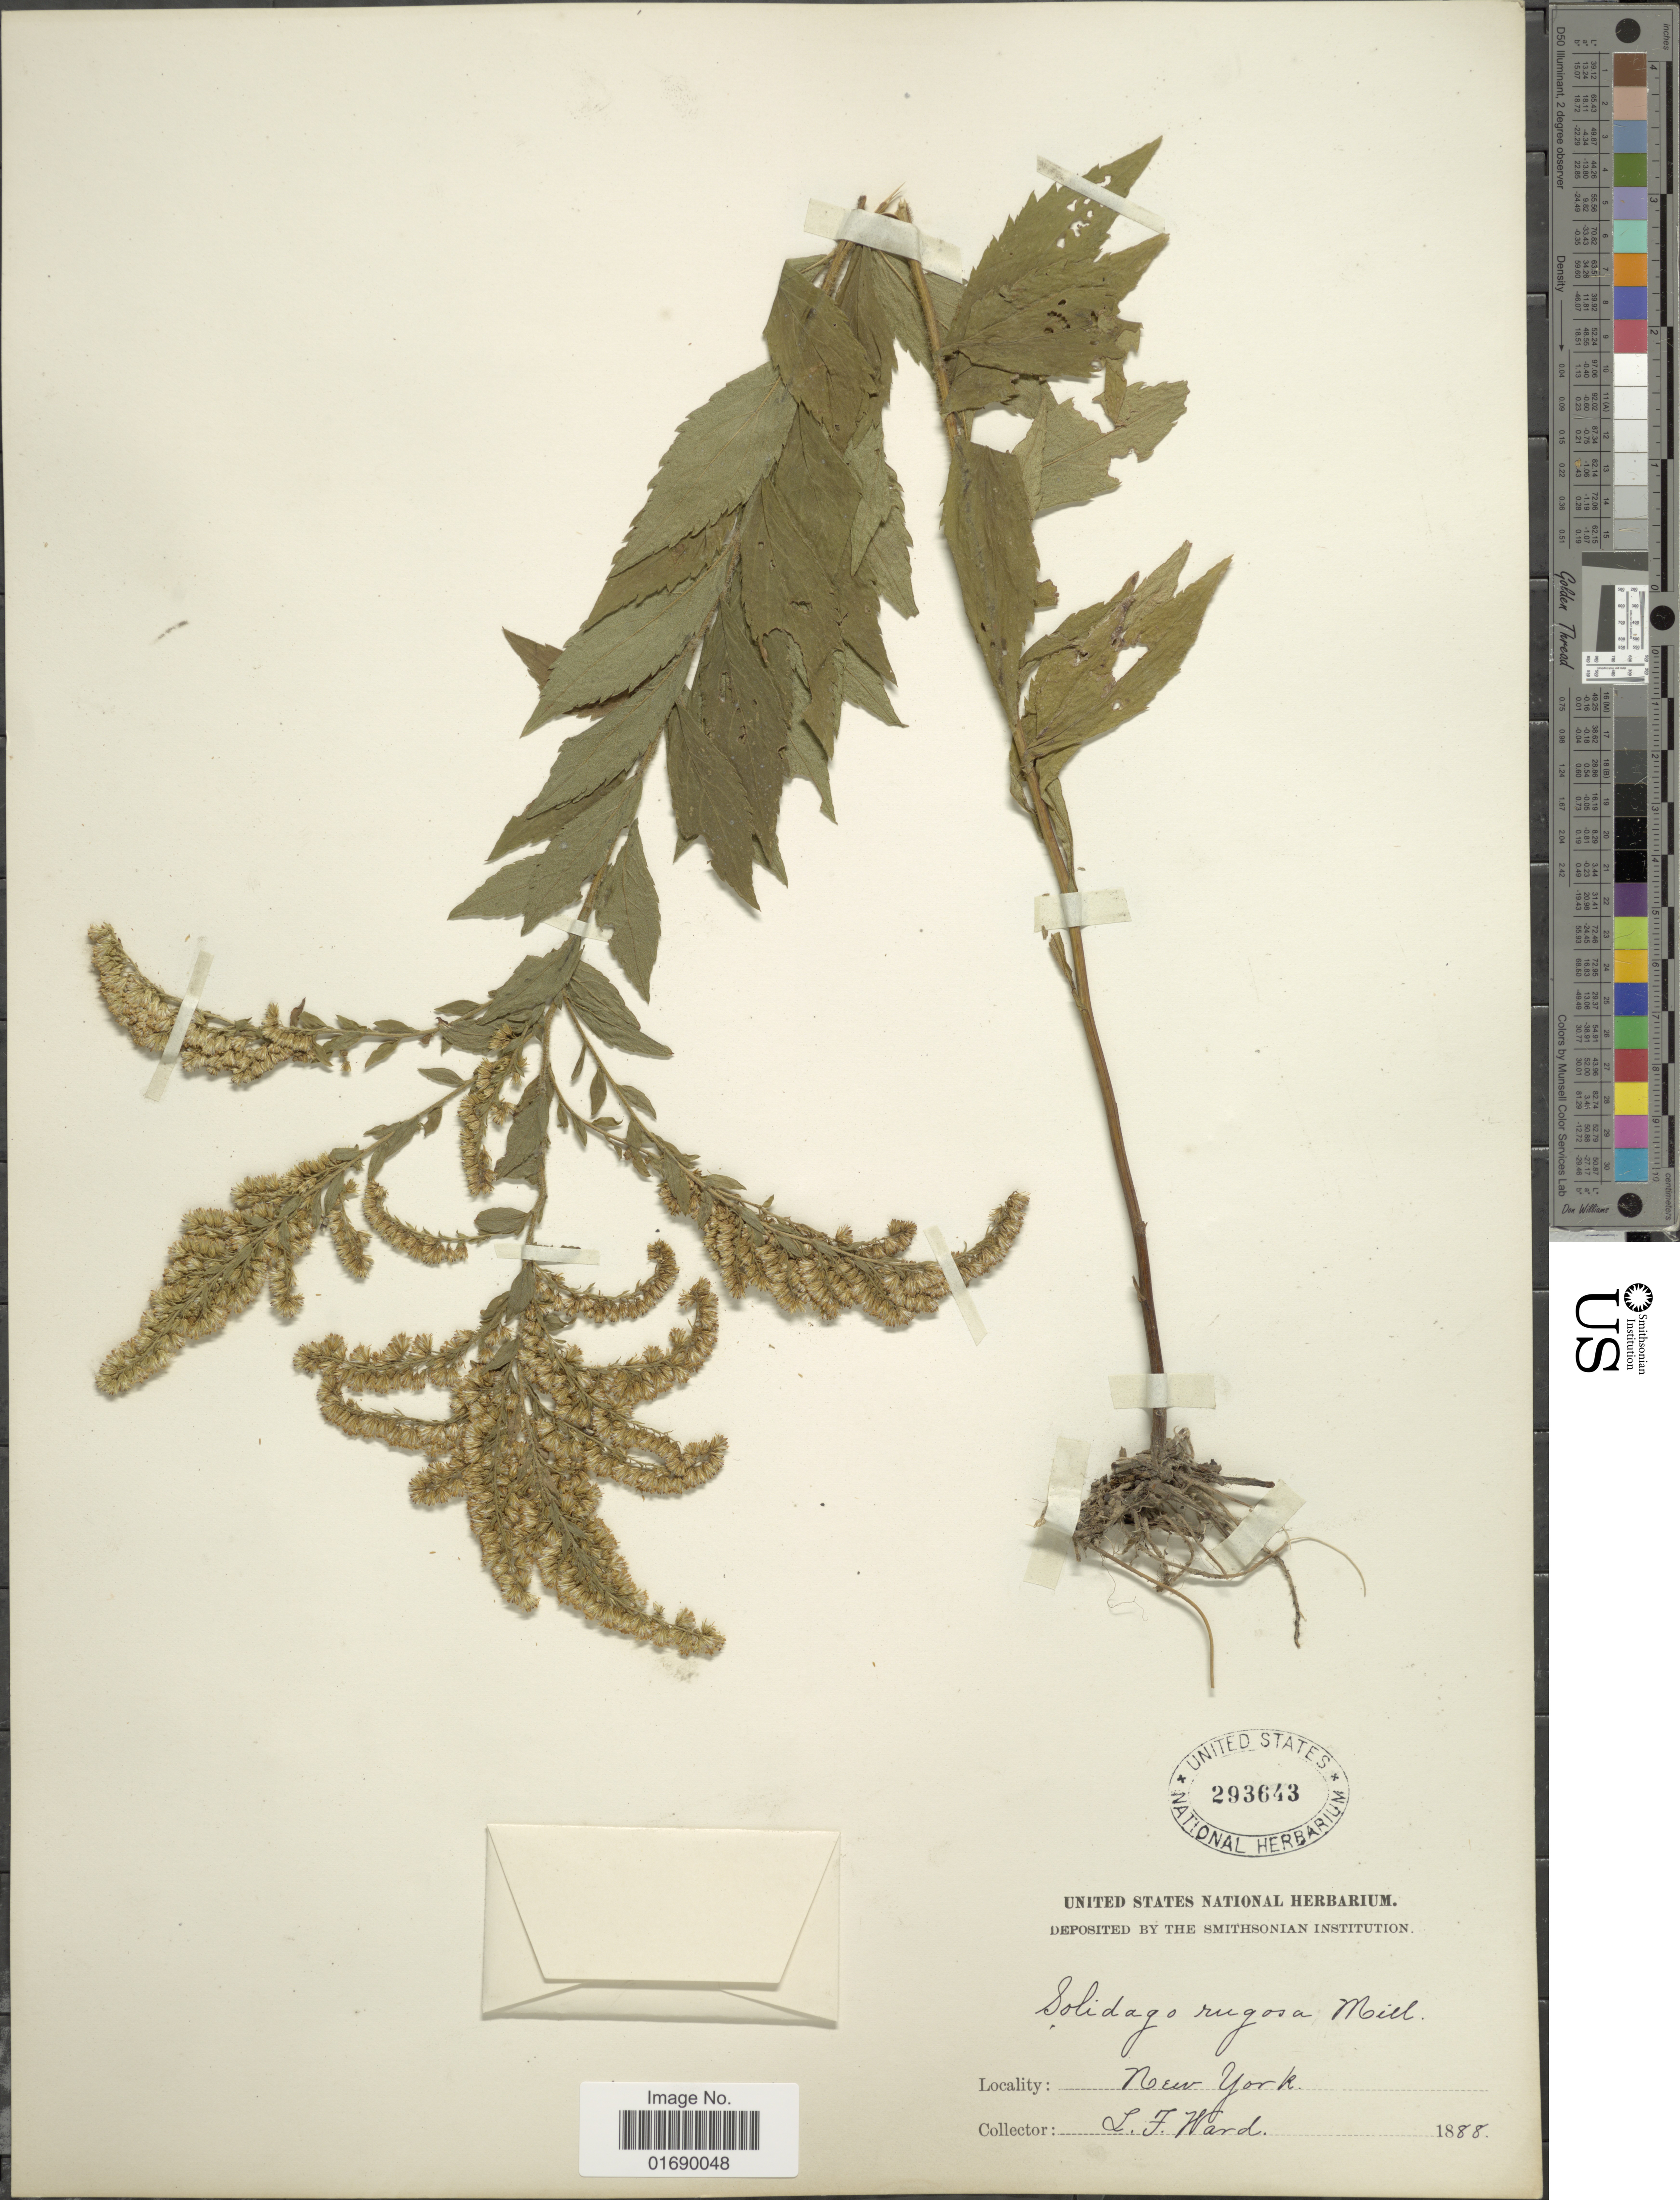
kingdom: Plantae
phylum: Tracheophyta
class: Magnoliopsida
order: Asterales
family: Asteraceae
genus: Solidago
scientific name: Solidago rugosa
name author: Mill.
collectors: L. Ward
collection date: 1888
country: United States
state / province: New York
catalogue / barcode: US 293643